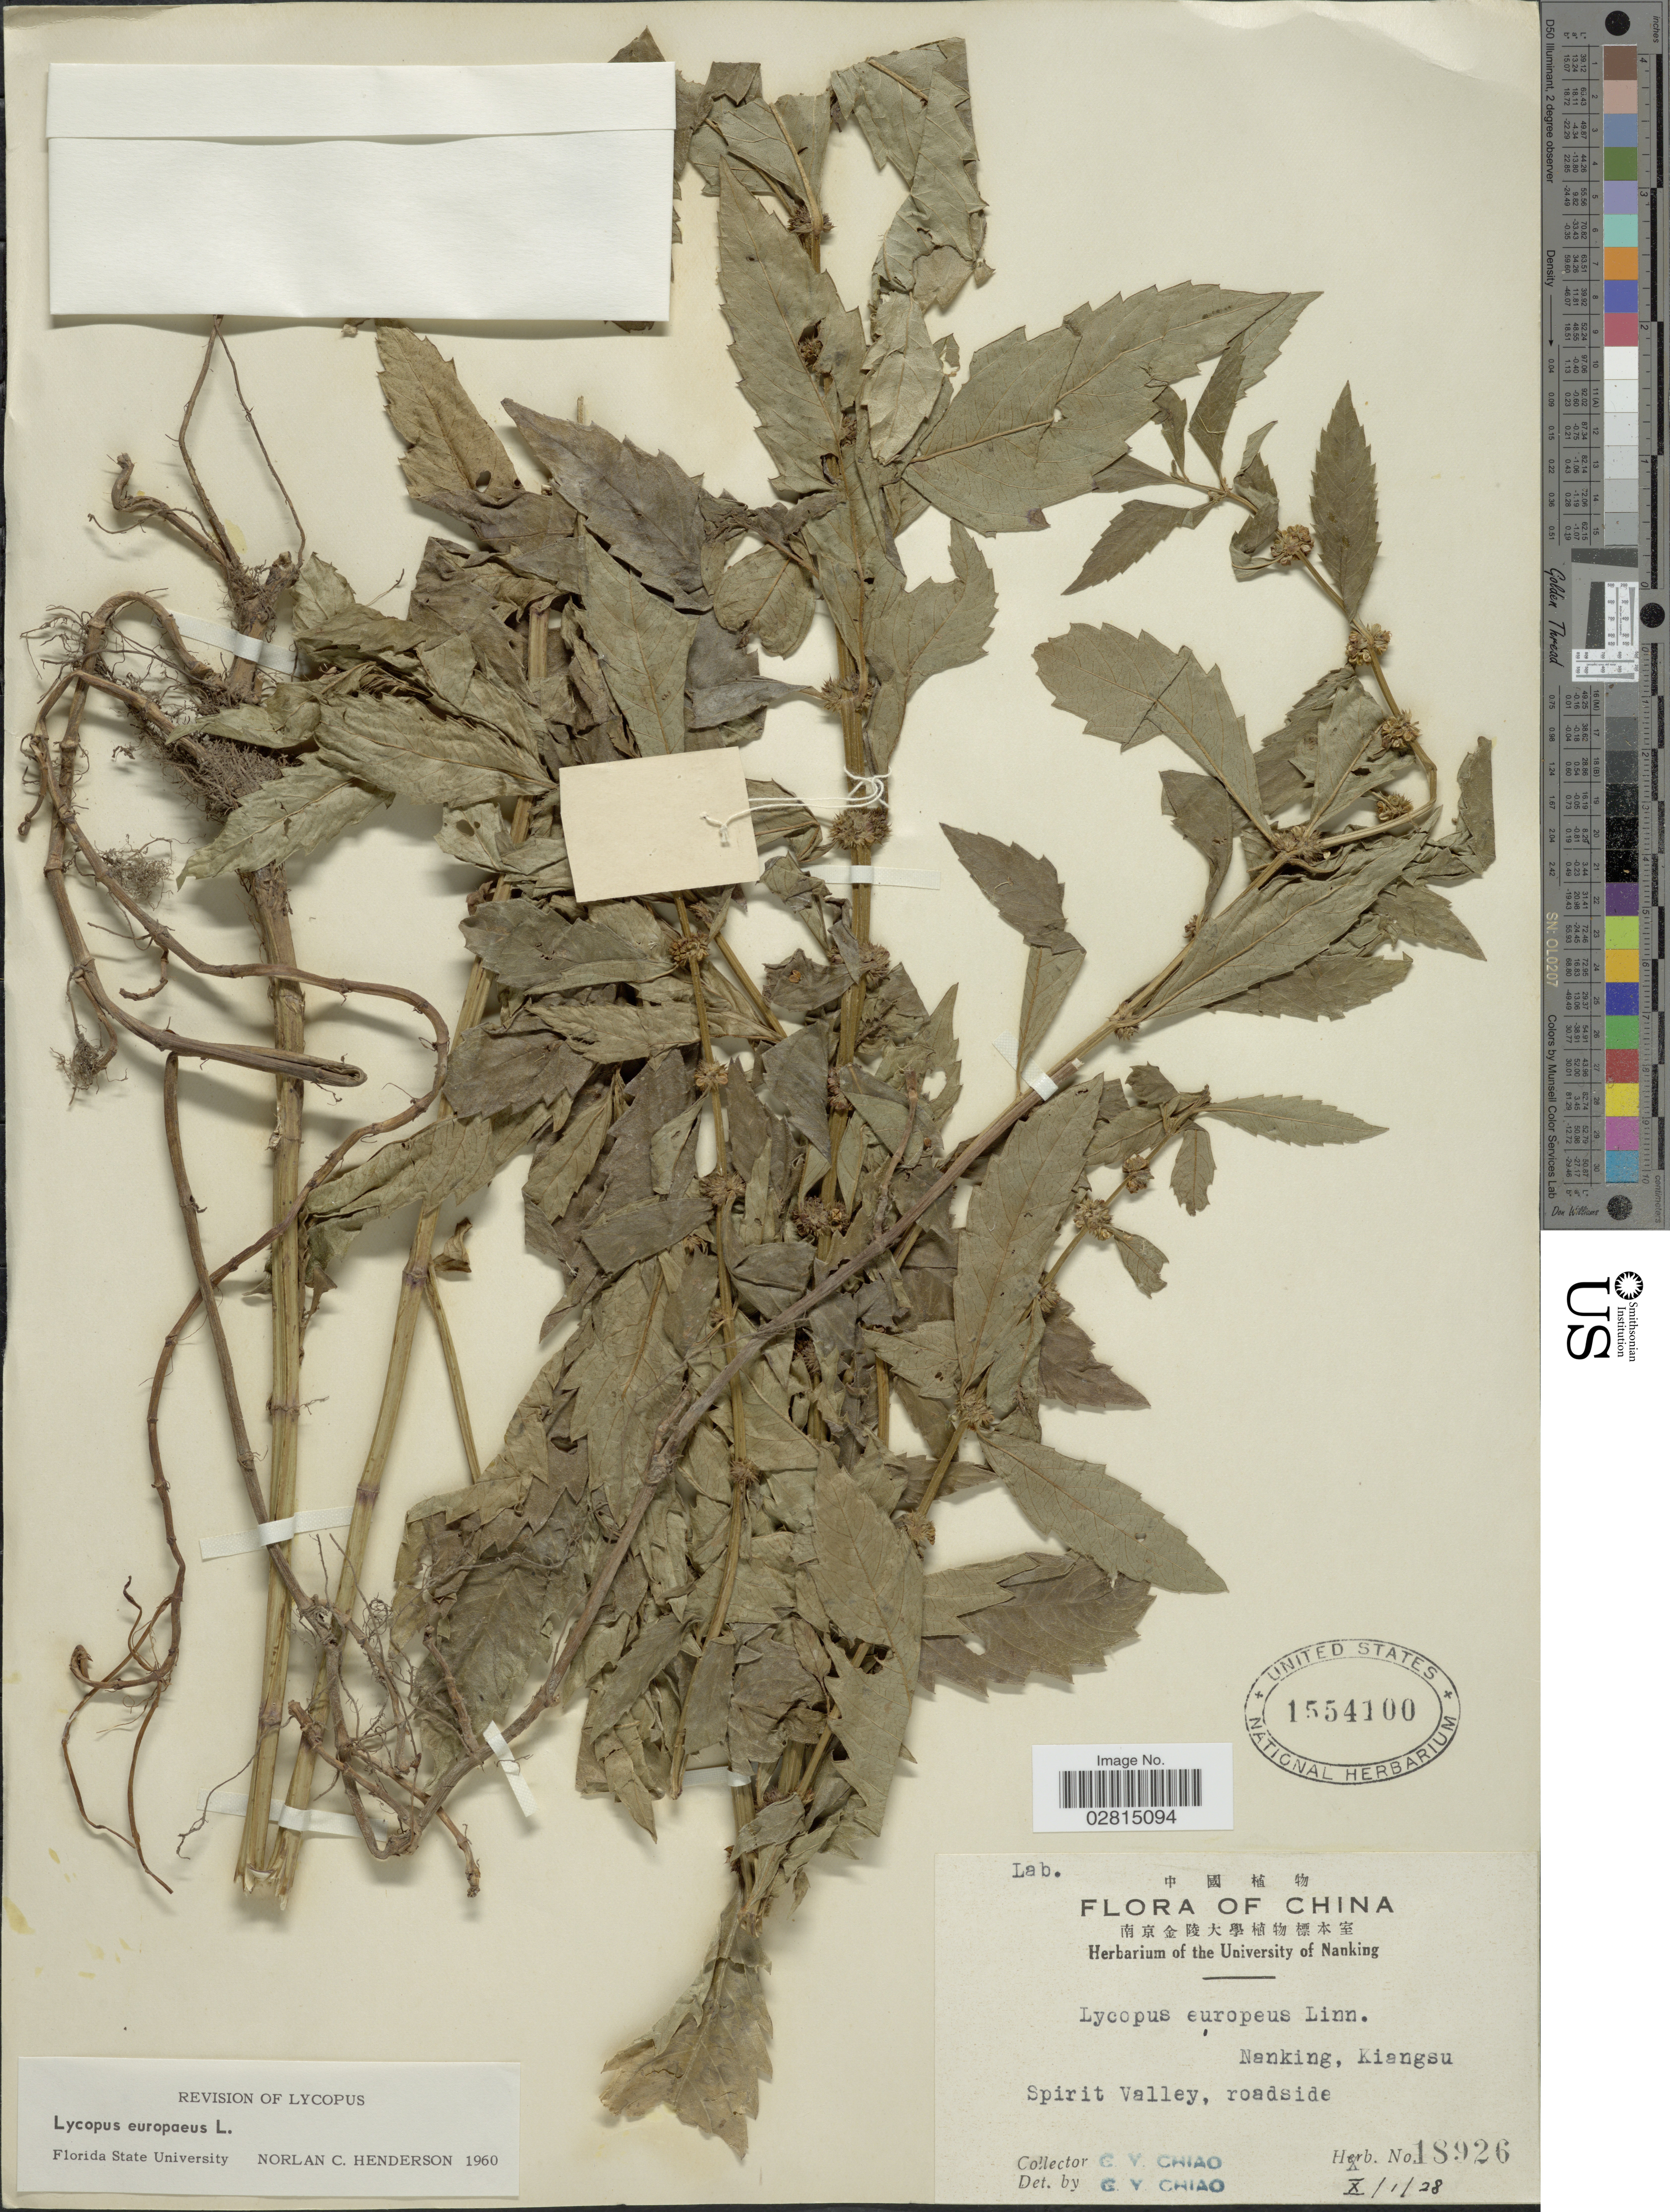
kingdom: Plantae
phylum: Tracheophyta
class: Magnoliopsida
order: Lamiales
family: Lamiaceae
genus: Lycopus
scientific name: Lycopus europaeus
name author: L.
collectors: C. Y. Chiao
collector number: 18926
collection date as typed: Transcribed d/m/y: 1/10/28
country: China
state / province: Jiangsu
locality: Nanking, Kiangsu, Spirit Valley, roadside.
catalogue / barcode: US 1554100